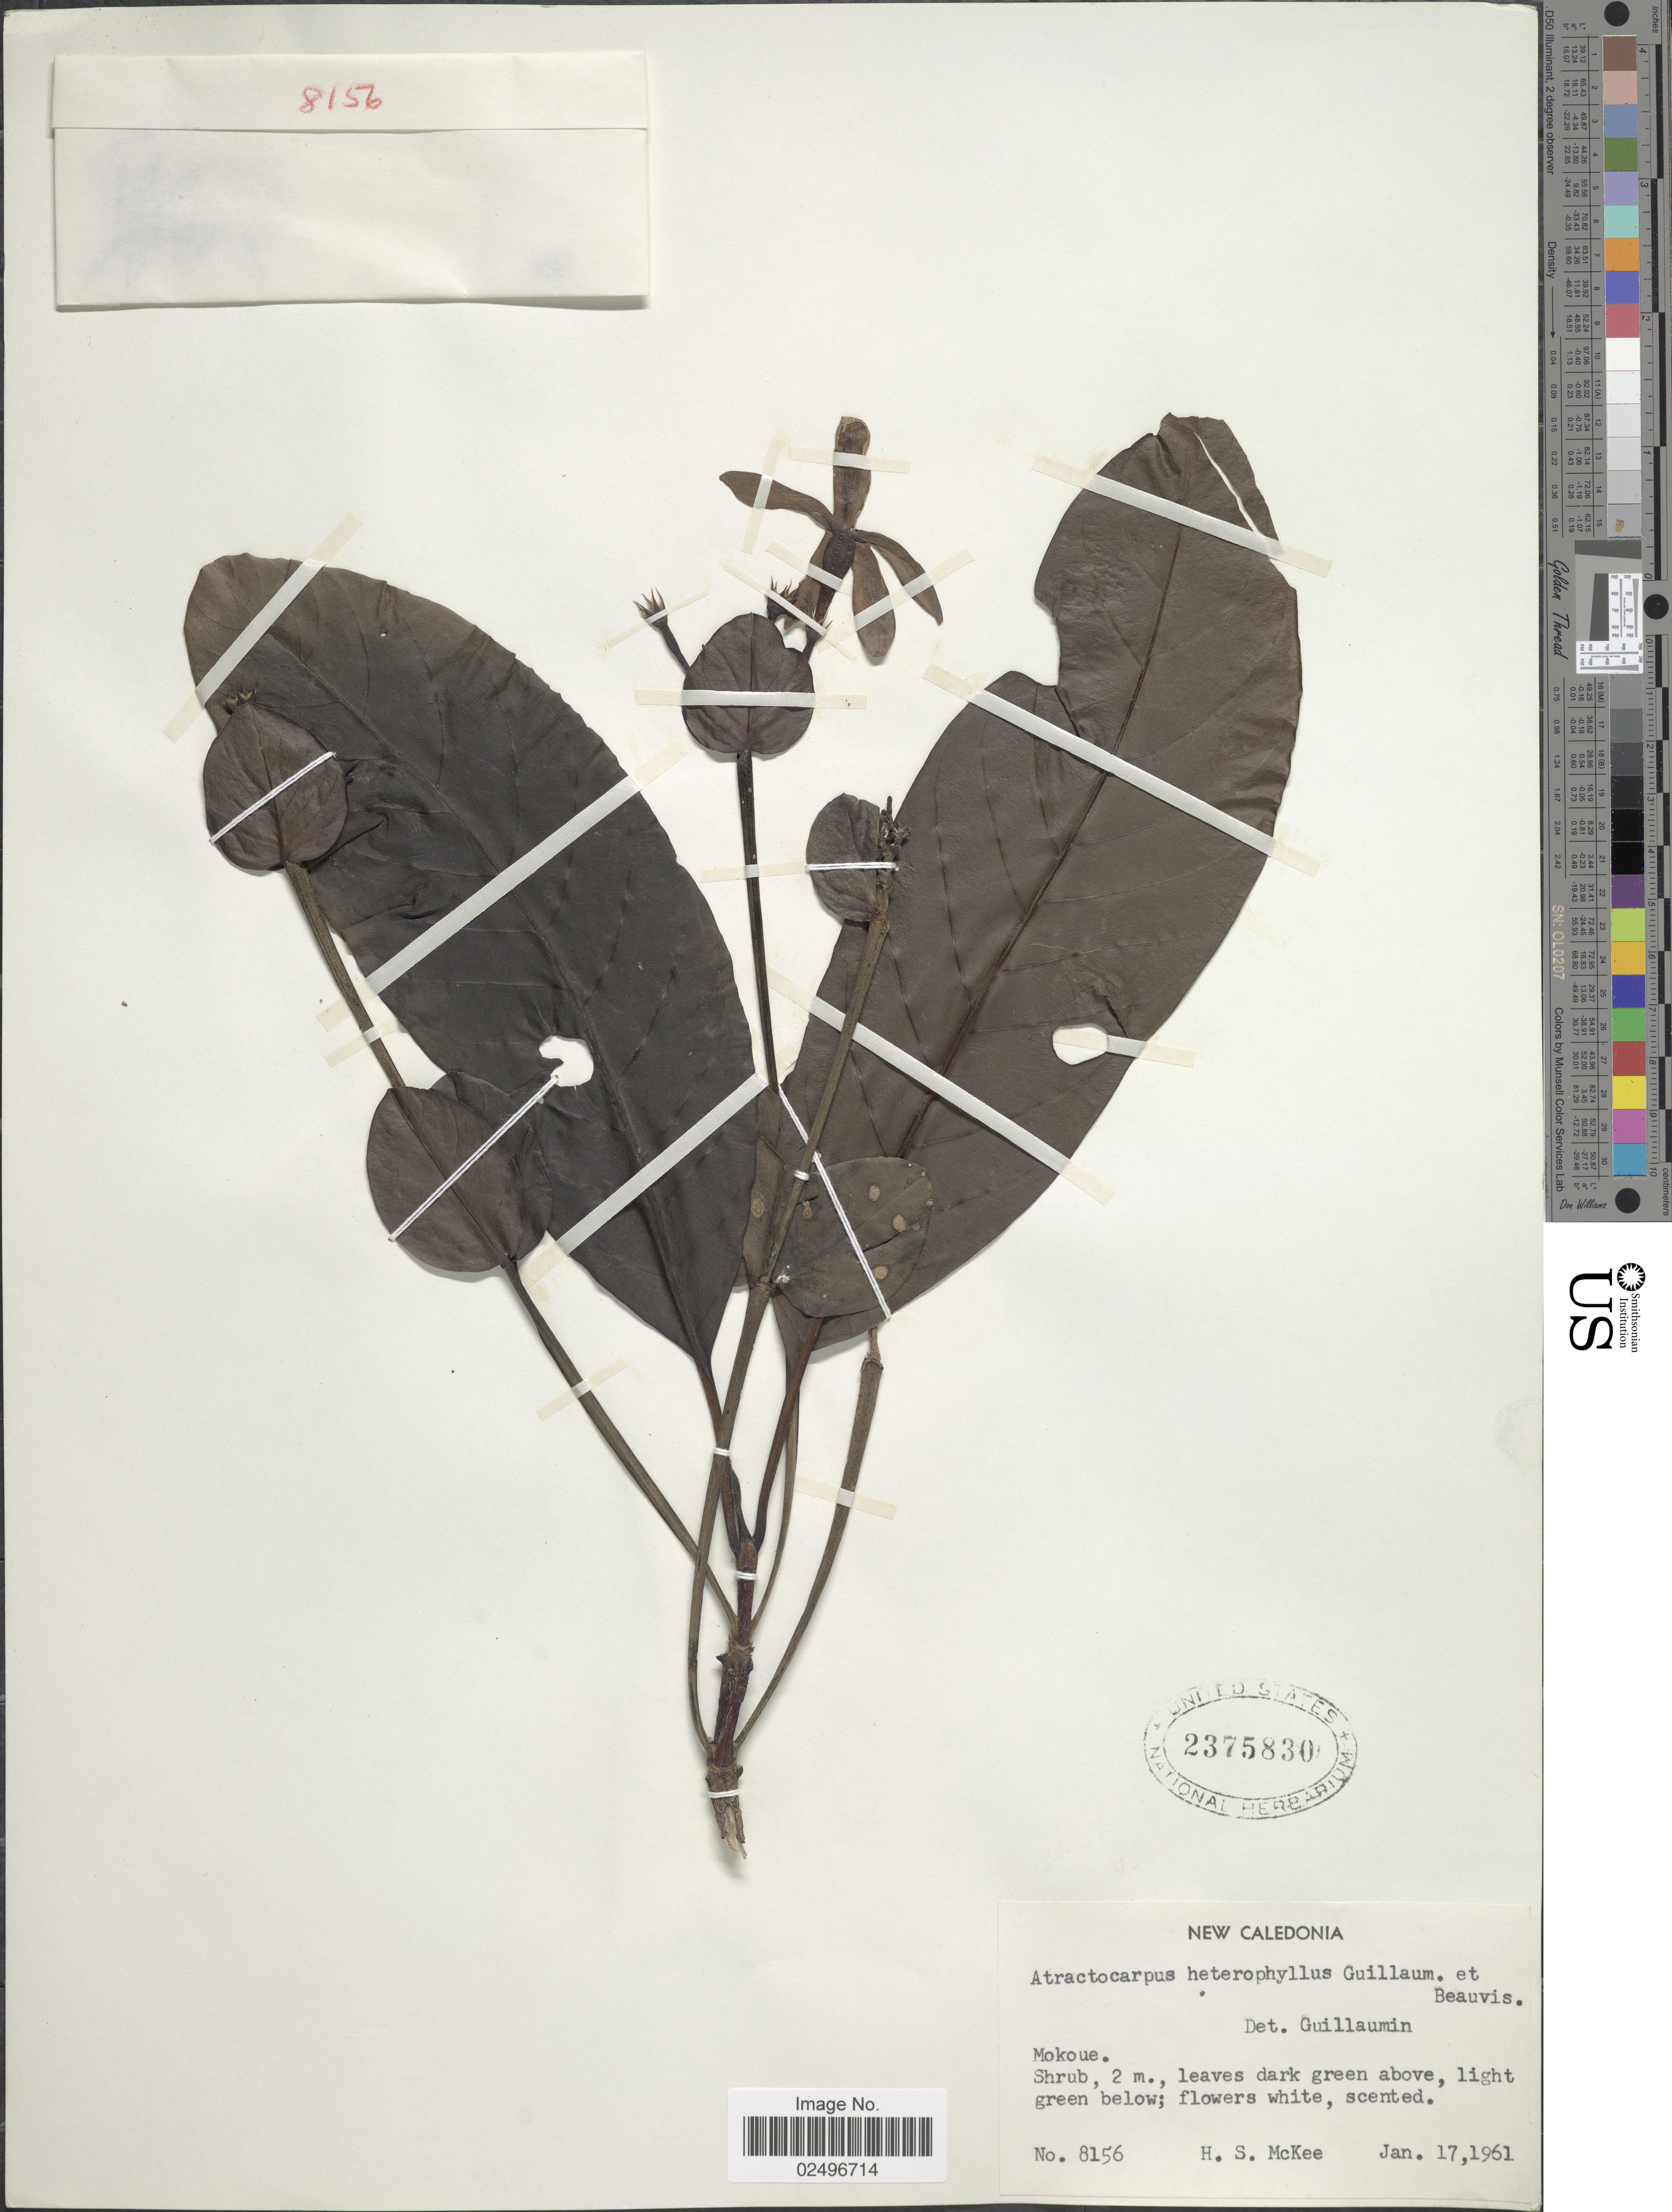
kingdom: Plantae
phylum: Tracheophyta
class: Magnoliopsida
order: Gentianales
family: Rubiaceae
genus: Atractocarpus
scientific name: Atractocarpus heterophyllus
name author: (Montrouz.) Guillaumin & Beavis.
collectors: H. S. McKee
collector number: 8156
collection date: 1961-01-17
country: New Caledonia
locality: Mokoue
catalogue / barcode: US 2375830